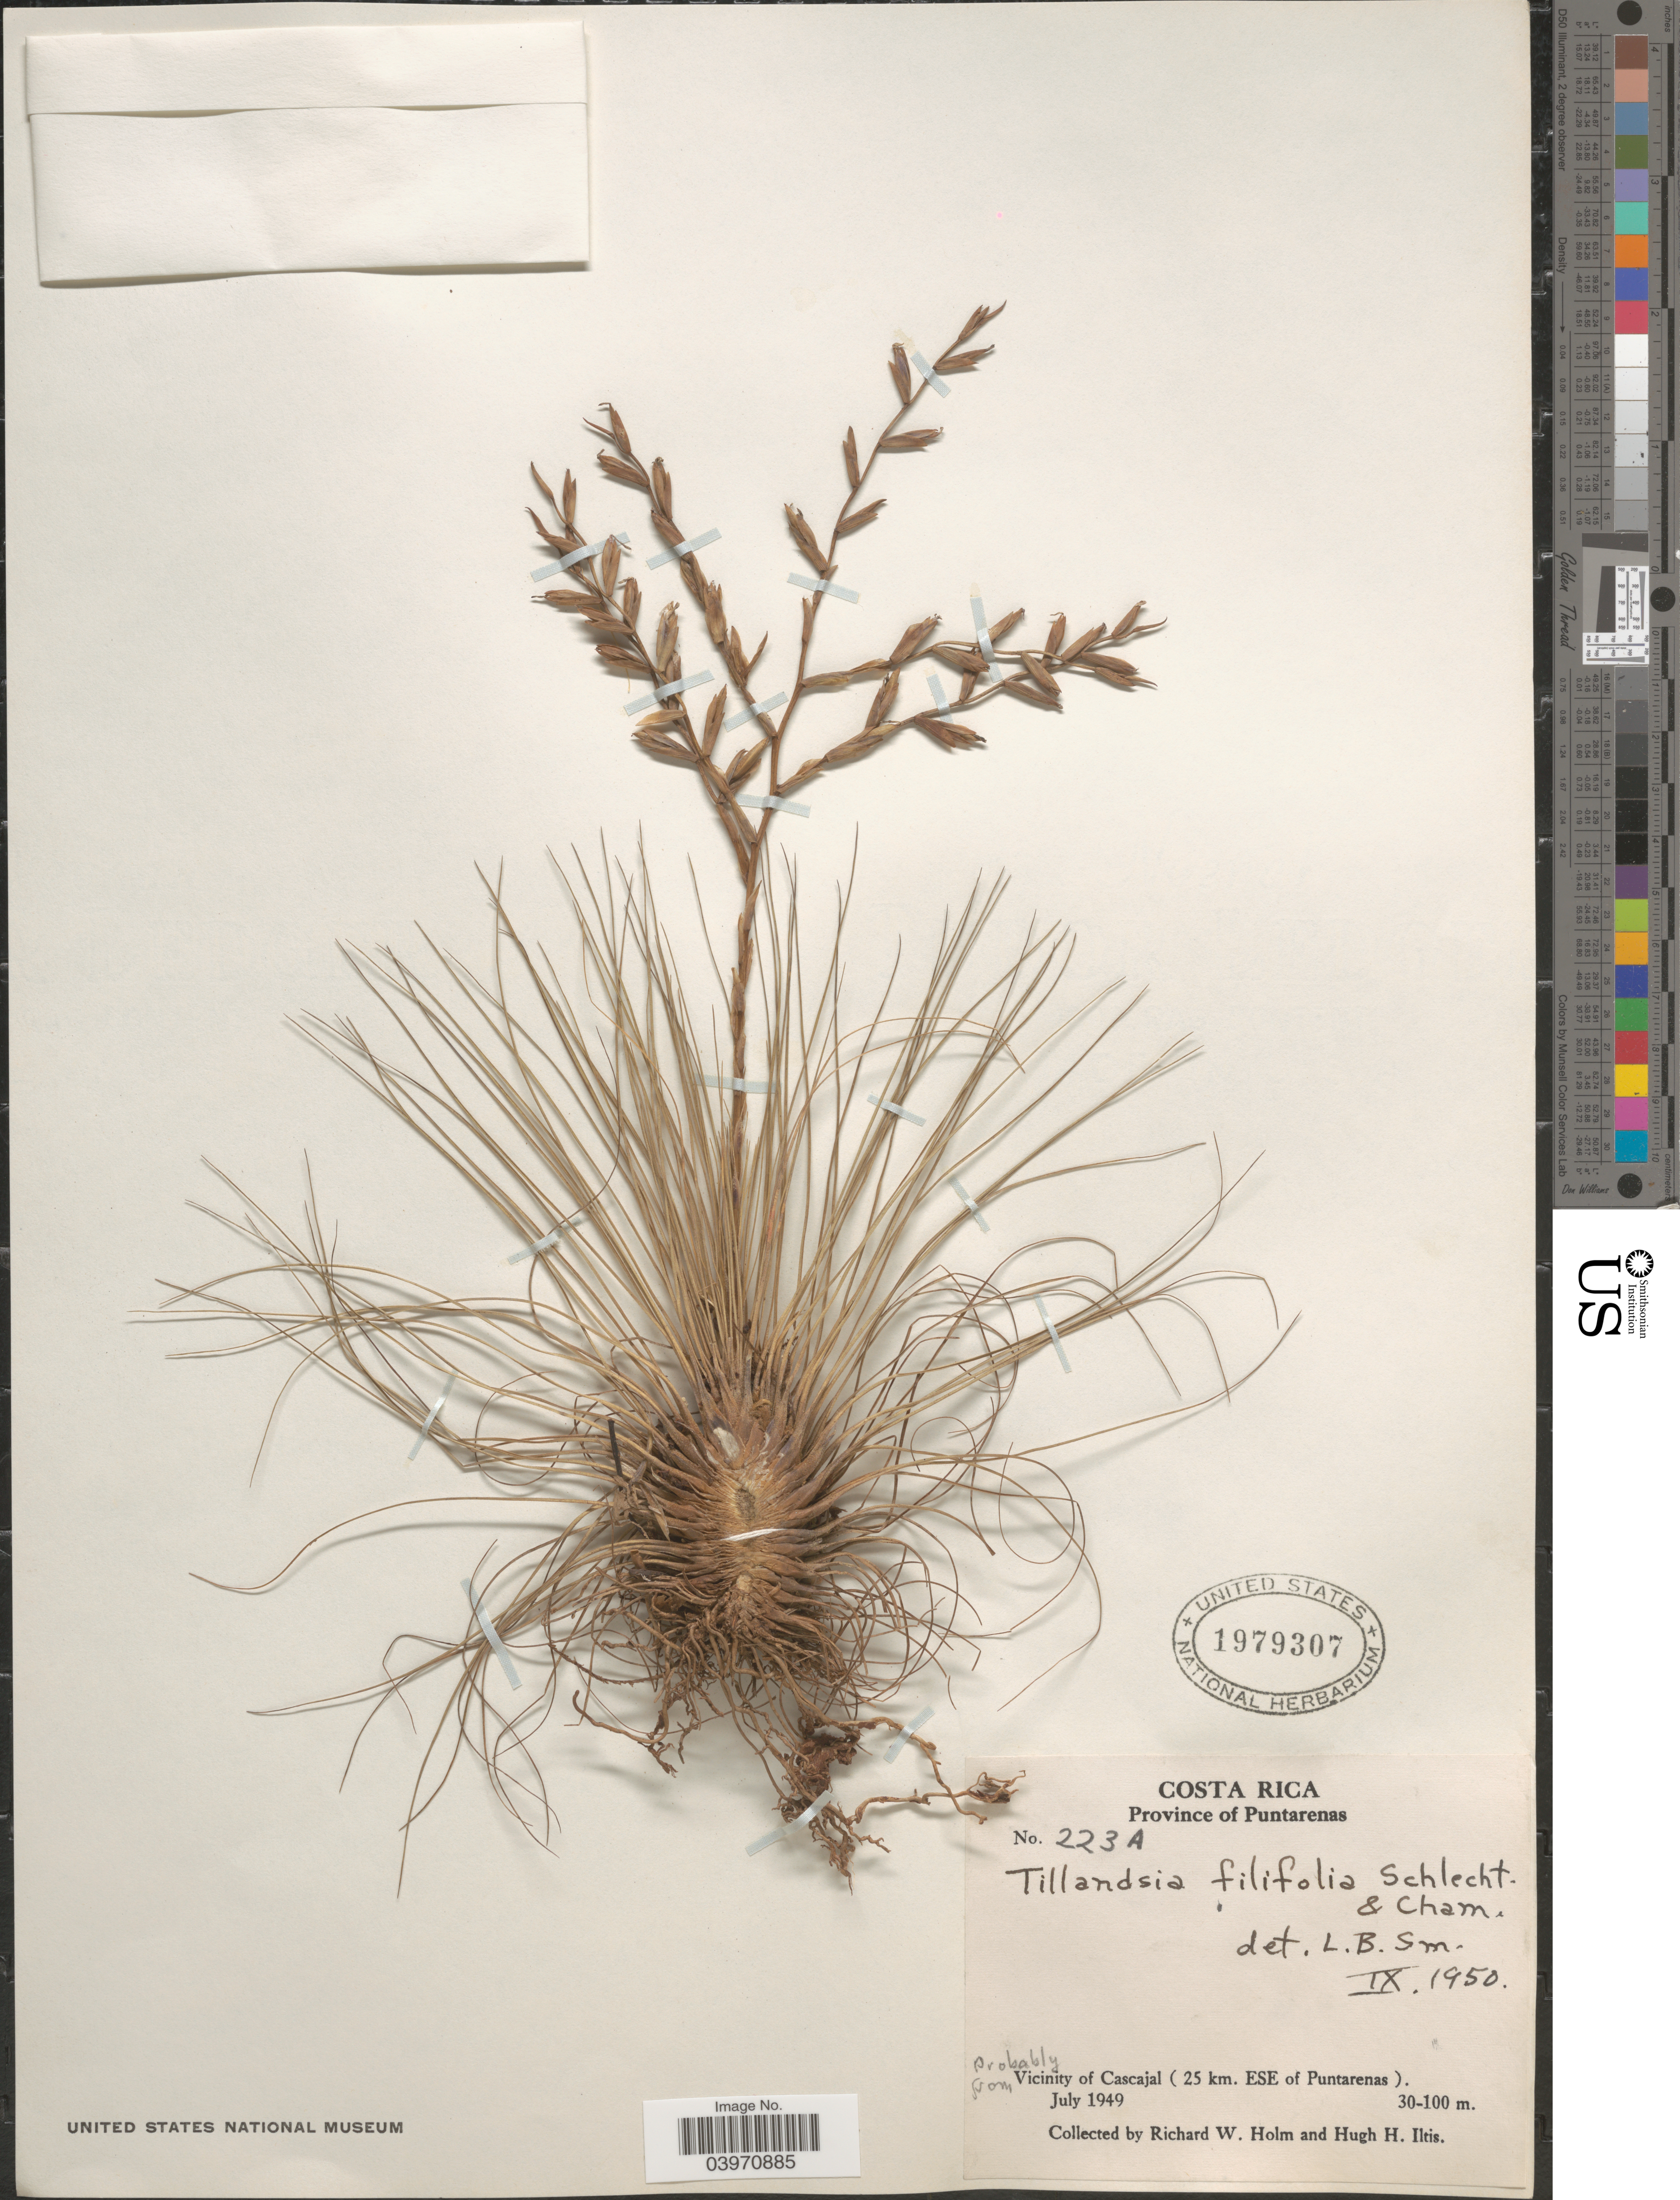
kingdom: Plantae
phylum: Tracheophyta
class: Liliopsida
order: Poales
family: Bromeliaceae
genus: Tillandsia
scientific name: Tillandsia filifolia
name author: Schltdl. & Cham.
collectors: R. W. Holm & H. H. Iltis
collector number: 223A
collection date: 1949-07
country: Costa Rica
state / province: Puntarenas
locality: Vicinity of Cascajal (25 km. ESE of Puntarenas).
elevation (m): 30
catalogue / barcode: US 1979307